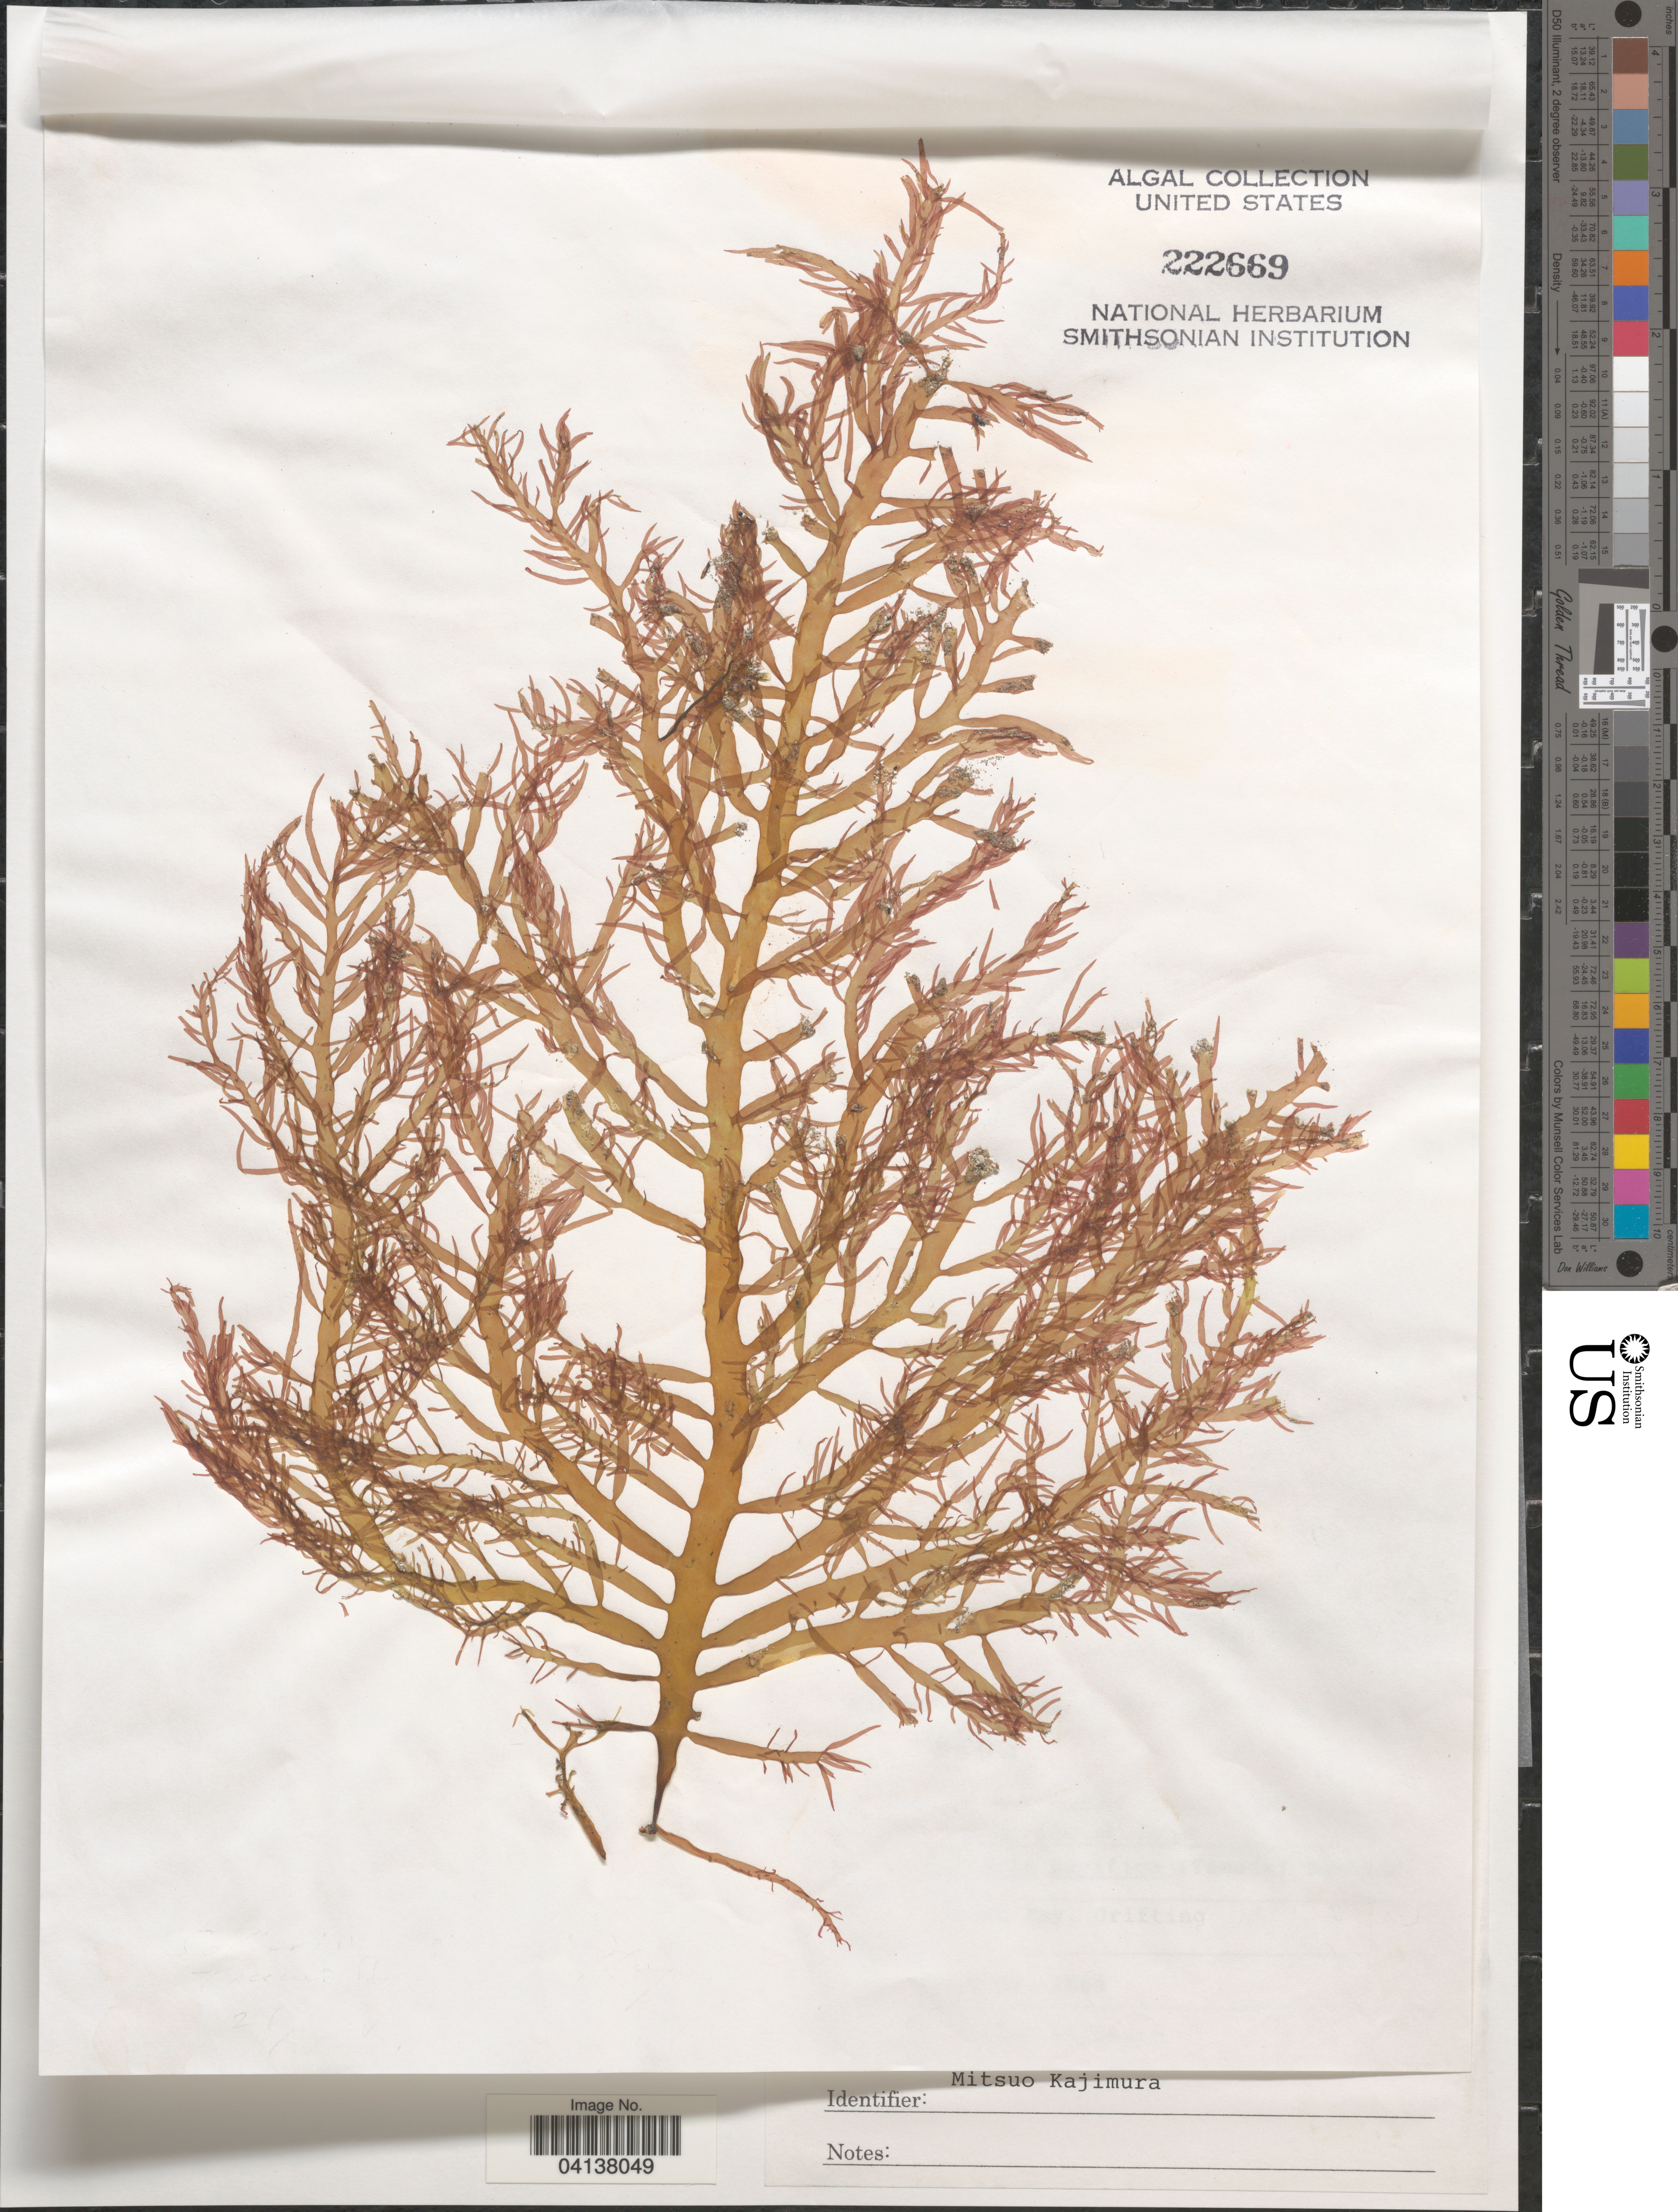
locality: [illegible text].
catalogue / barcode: US 222669